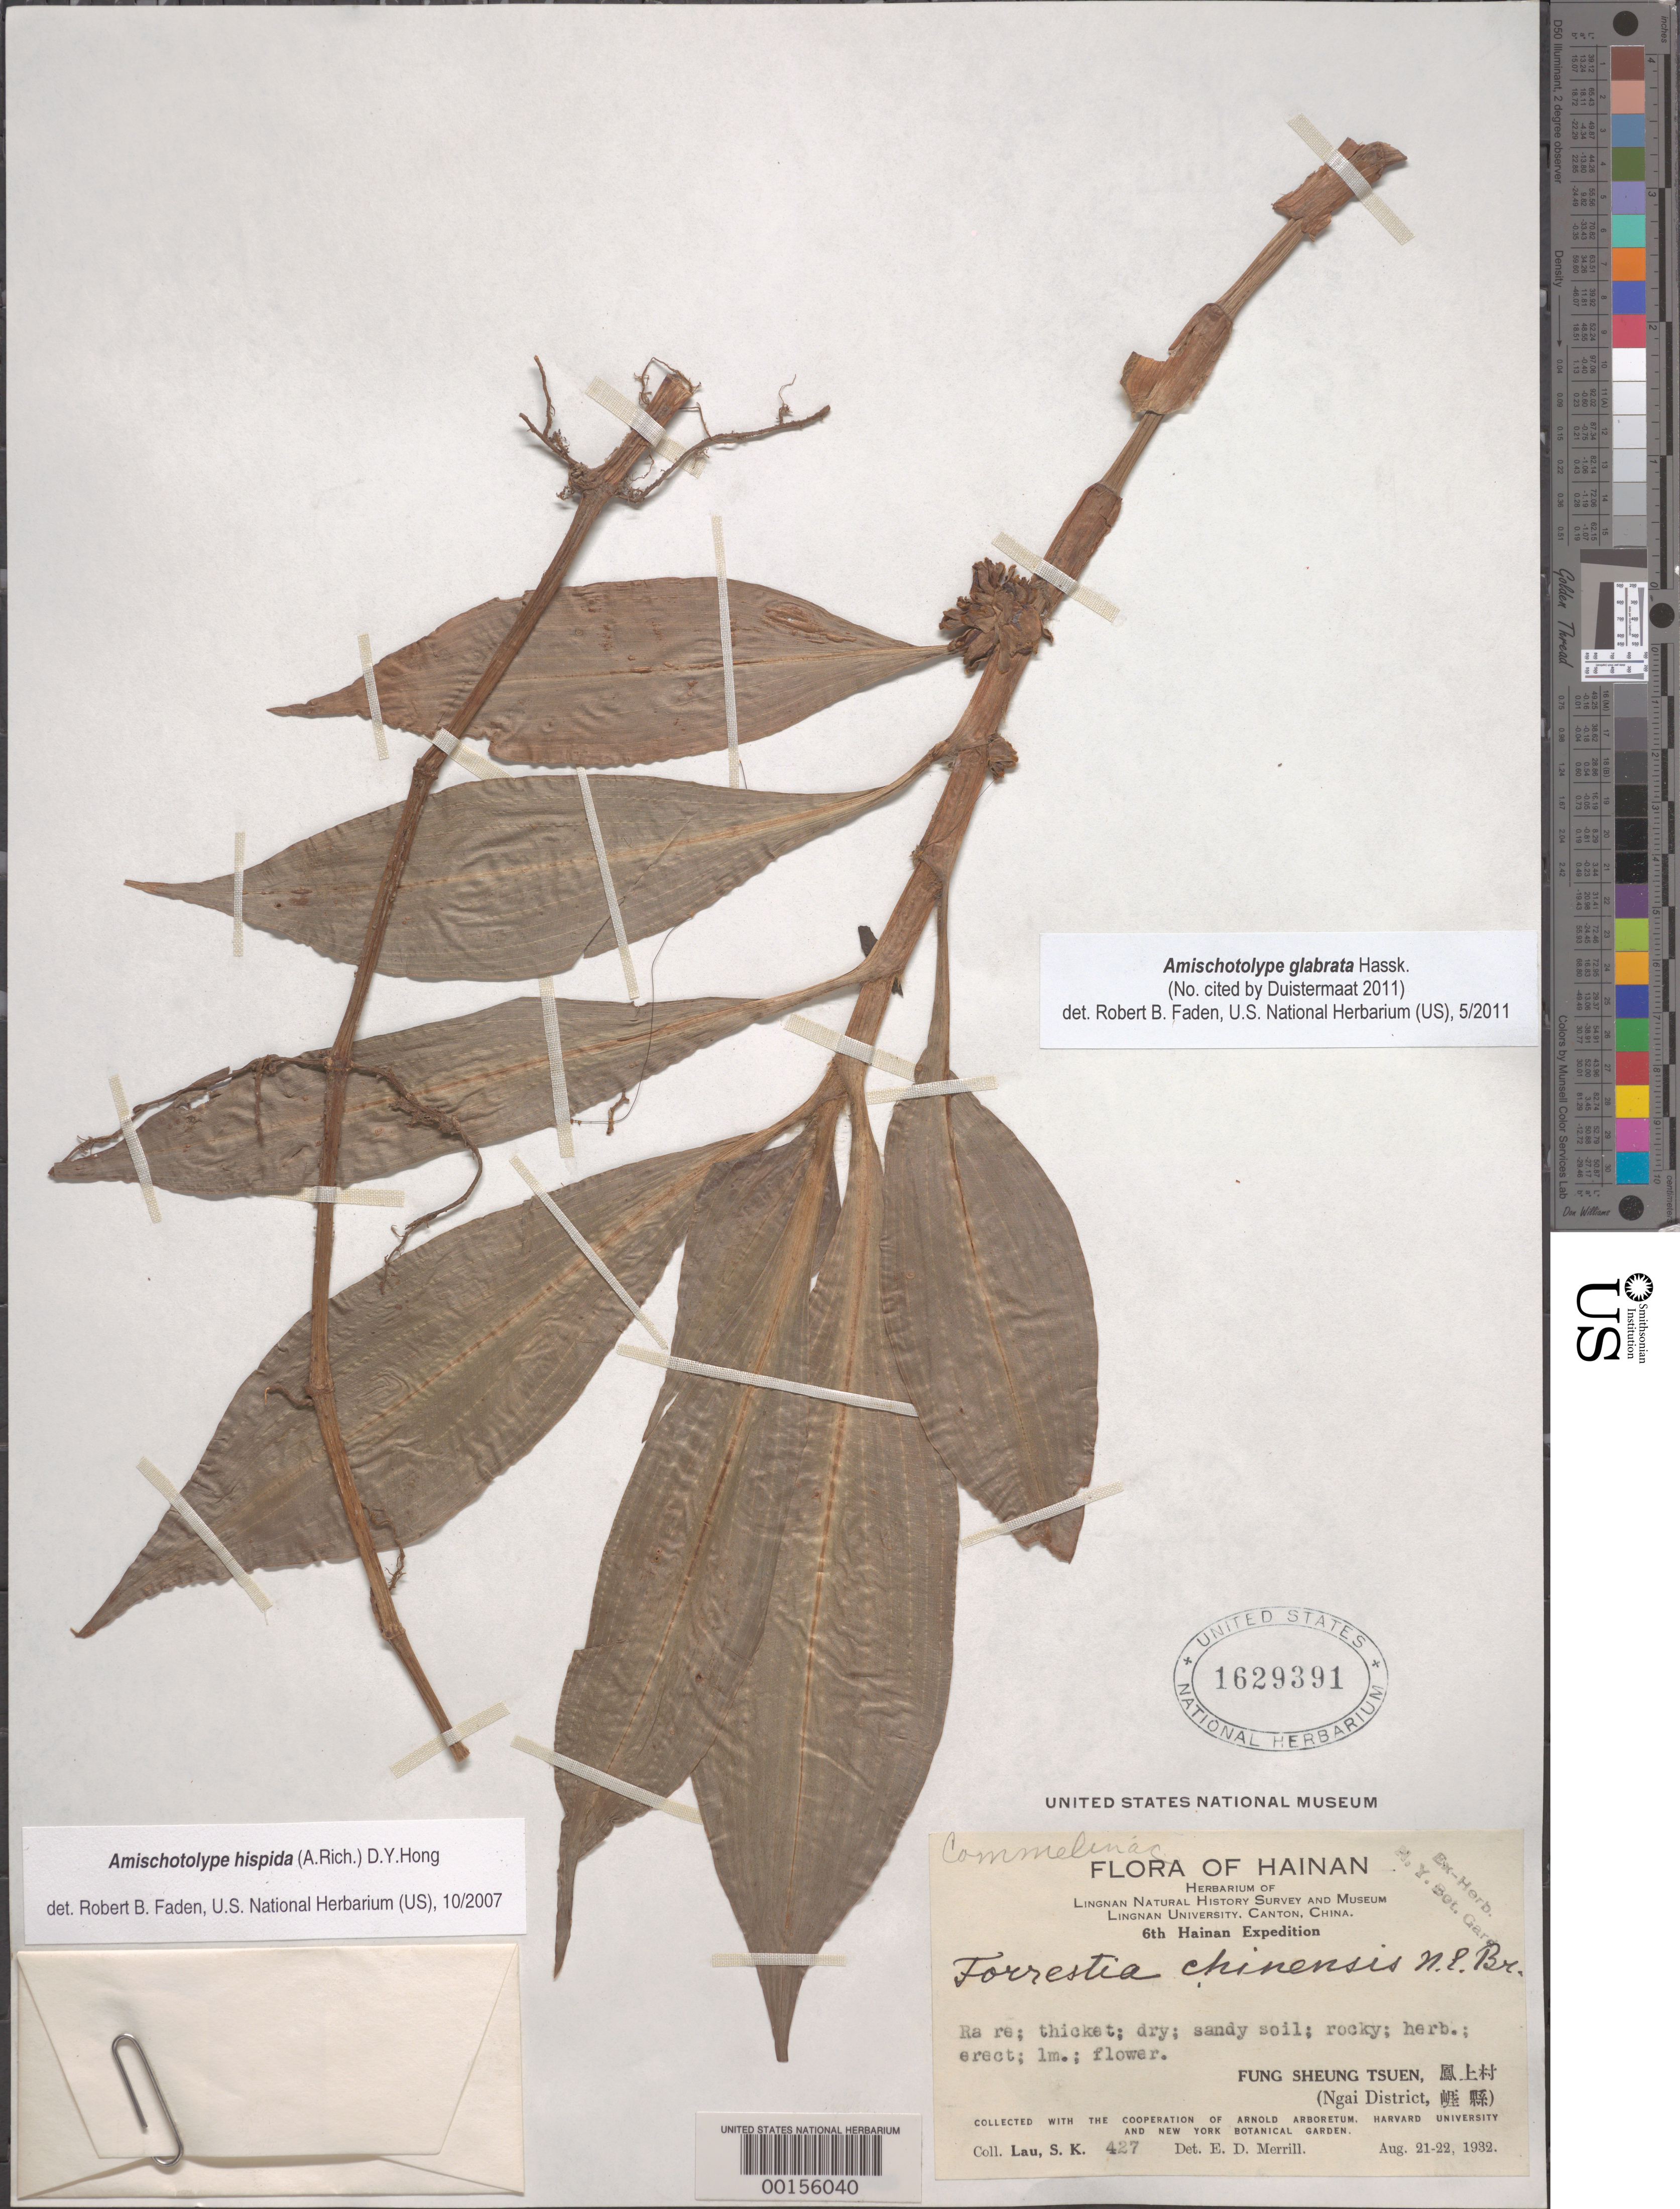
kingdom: Plantae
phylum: Tracheophyta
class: Liliopsida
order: Commelinales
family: Commelinaceae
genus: Amischotolype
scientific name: Amischotolype glabrata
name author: Hassk.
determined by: Faden, Robert B., (US), Smithsonian Institution - National Museum of Natural History (UNITED STATES)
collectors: S. K. Lau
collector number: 427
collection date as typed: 21 Aug 1932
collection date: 1932-08-21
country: China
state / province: Hainan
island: Hainan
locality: Fung sheung tsuen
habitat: Sandy thicket soil; dry and rocky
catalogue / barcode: US 1629391